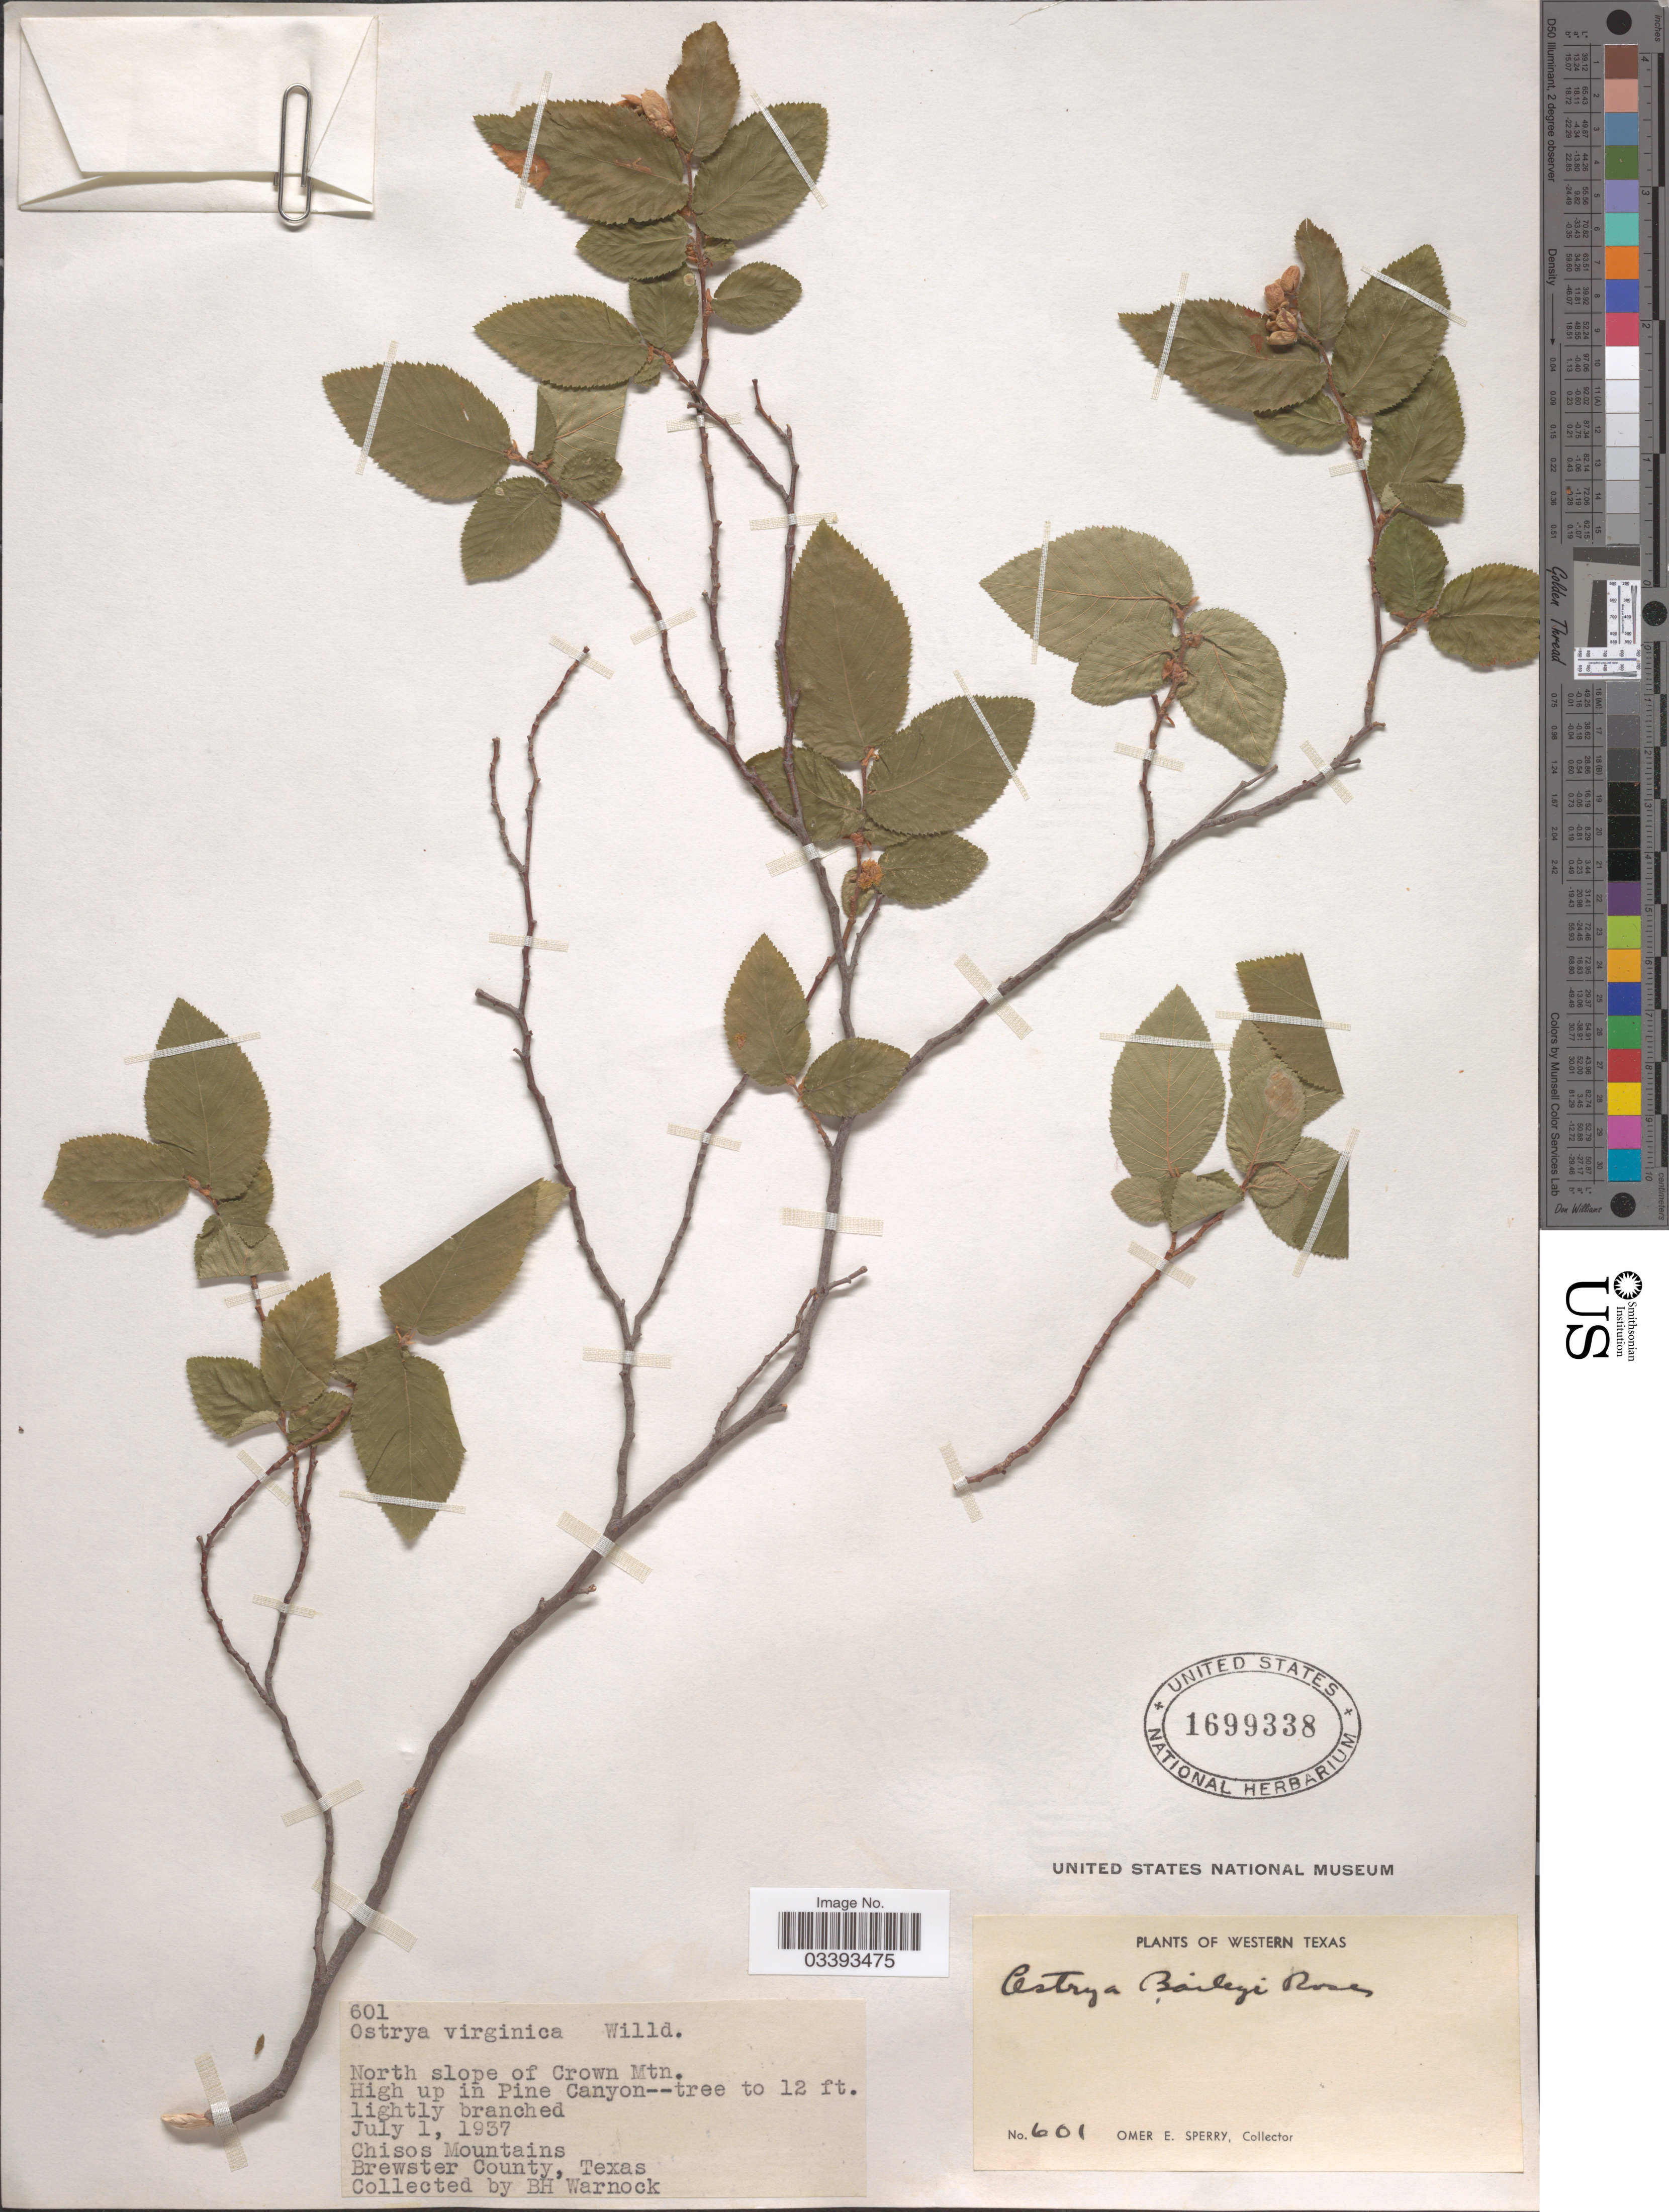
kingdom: Plantae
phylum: Tracheophyta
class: Magnoliopsida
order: Fagales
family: Betulaceae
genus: Ostrya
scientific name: Ostrya knowltoni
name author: Coville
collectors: O. E. Sperry & B. H. Warnock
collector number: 601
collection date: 1937-07-01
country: United States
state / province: Texas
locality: Western Texas. North slope of Crown Mtn. High up in Pine Canyon. Chisos Mountains. Brewster County.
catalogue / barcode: US 1699338